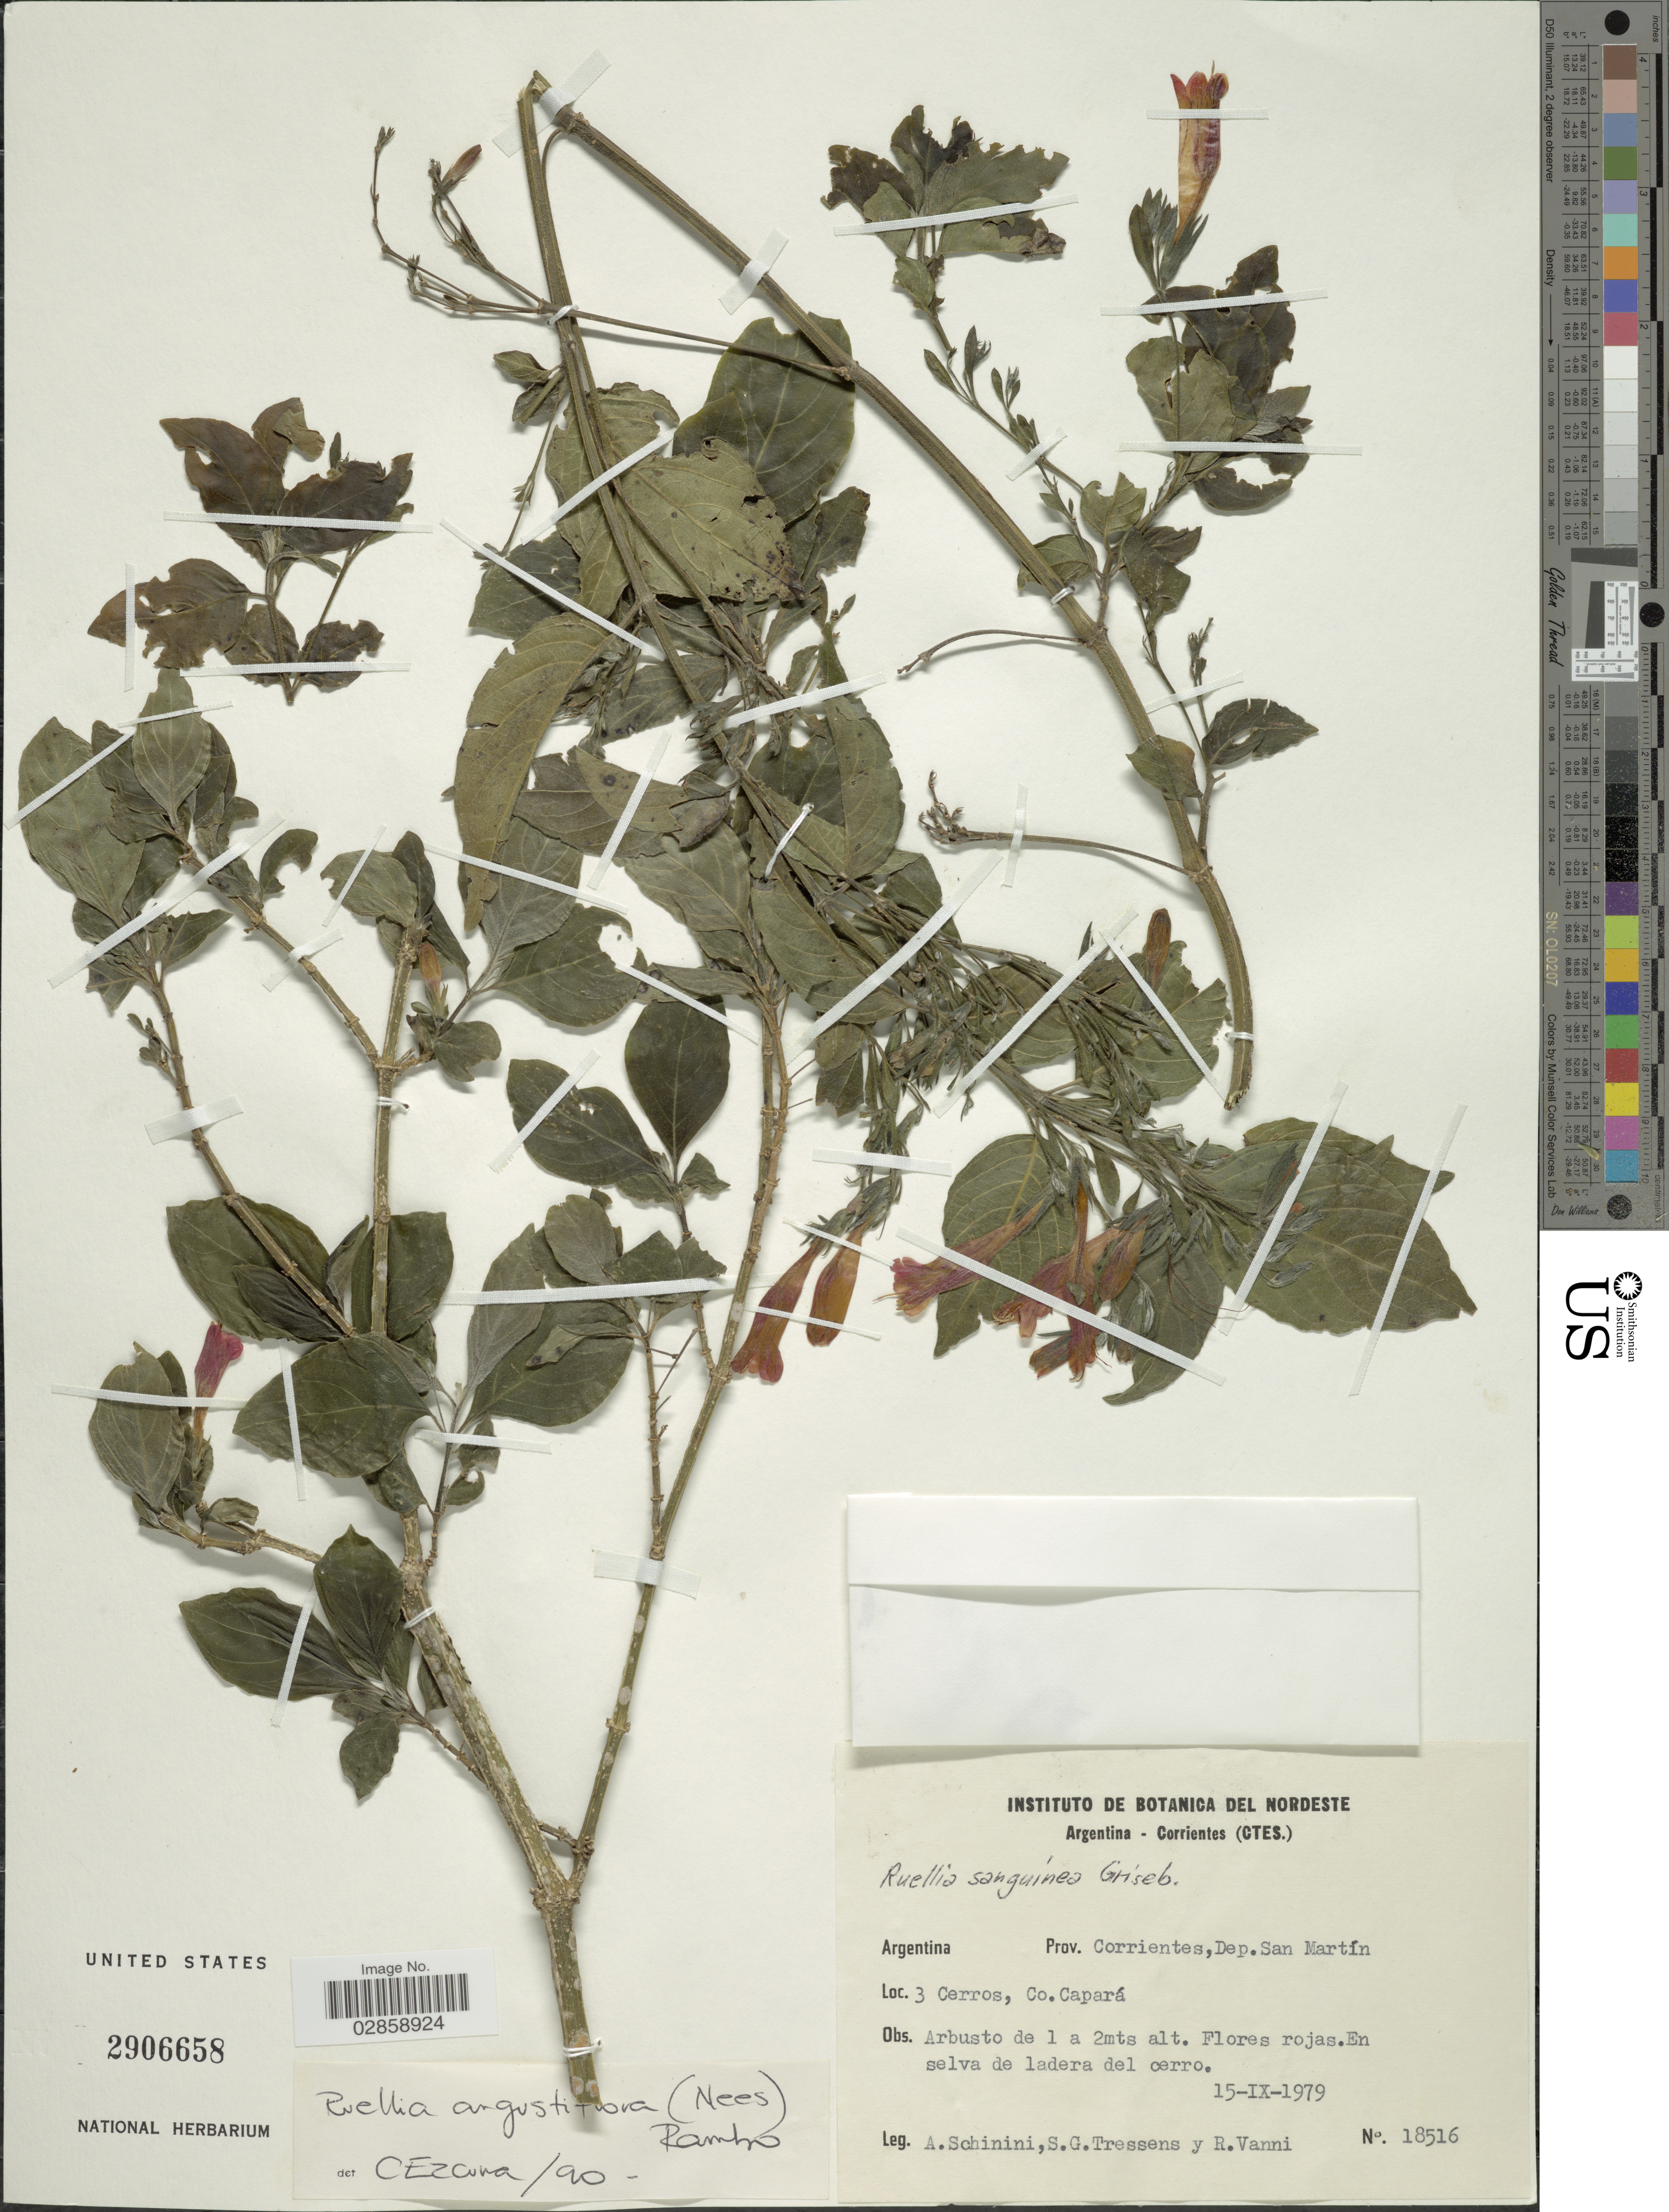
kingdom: Plantae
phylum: Tracheophyta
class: Magnoliopsida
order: Lamiales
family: Acanthaceae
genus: Ruellia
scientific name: Ruellia angustiflora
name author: (Nees) Lindau ex Rambo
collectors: A. Schinini, S. Tressens & R. Vanni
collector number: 18516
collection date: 1979-09-15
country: Argentina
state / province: Corrientes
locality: Dep. San Martín. 3 Cerros, Co. Capará.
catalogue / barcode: US 2906658